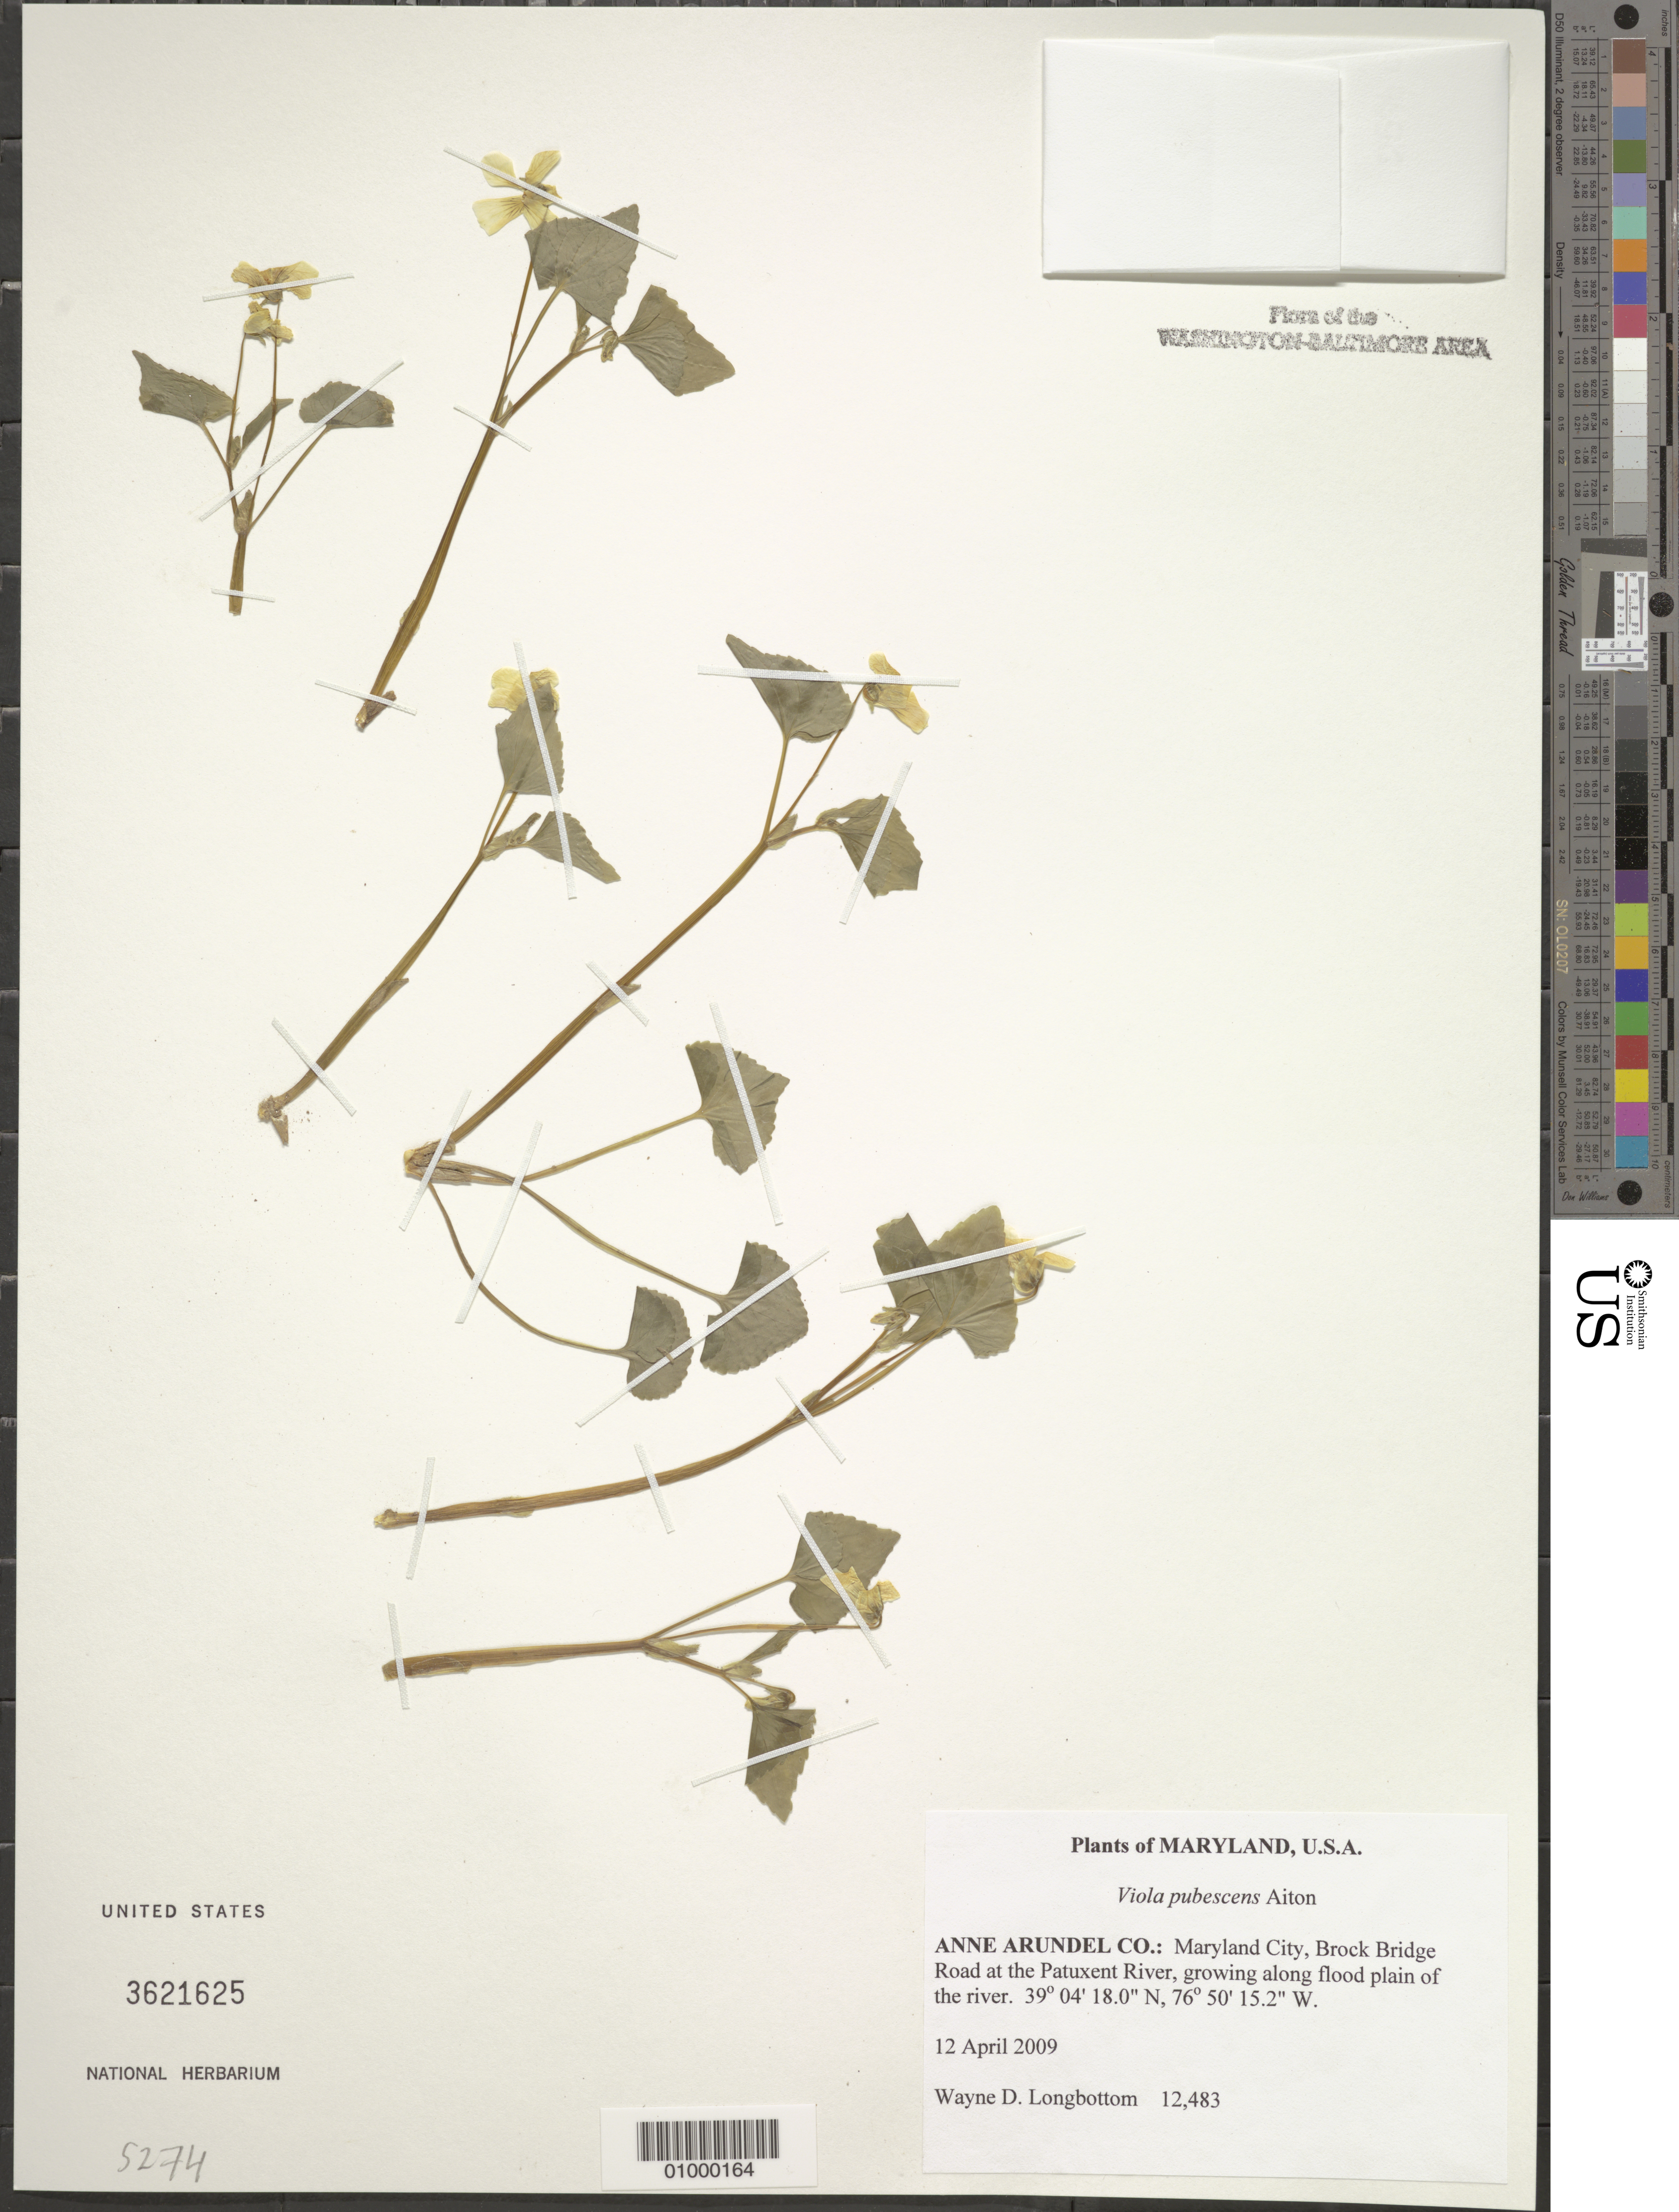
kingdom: Plantae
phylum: Tracheophyta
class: Magnoliopsida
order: Malpighiales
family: Violaceae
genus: Viola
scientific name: Viola pubescens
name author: Aiton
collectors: W. D. Longbottom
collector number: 12483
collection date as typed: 12 April 2009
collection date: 2009-04-12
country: United States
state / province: Maryland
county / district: Anne Arundel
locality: Maryland City, Brock Bridge Road at the Patuxent River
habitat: growing along flood plain of the river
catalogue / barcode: US 3621625